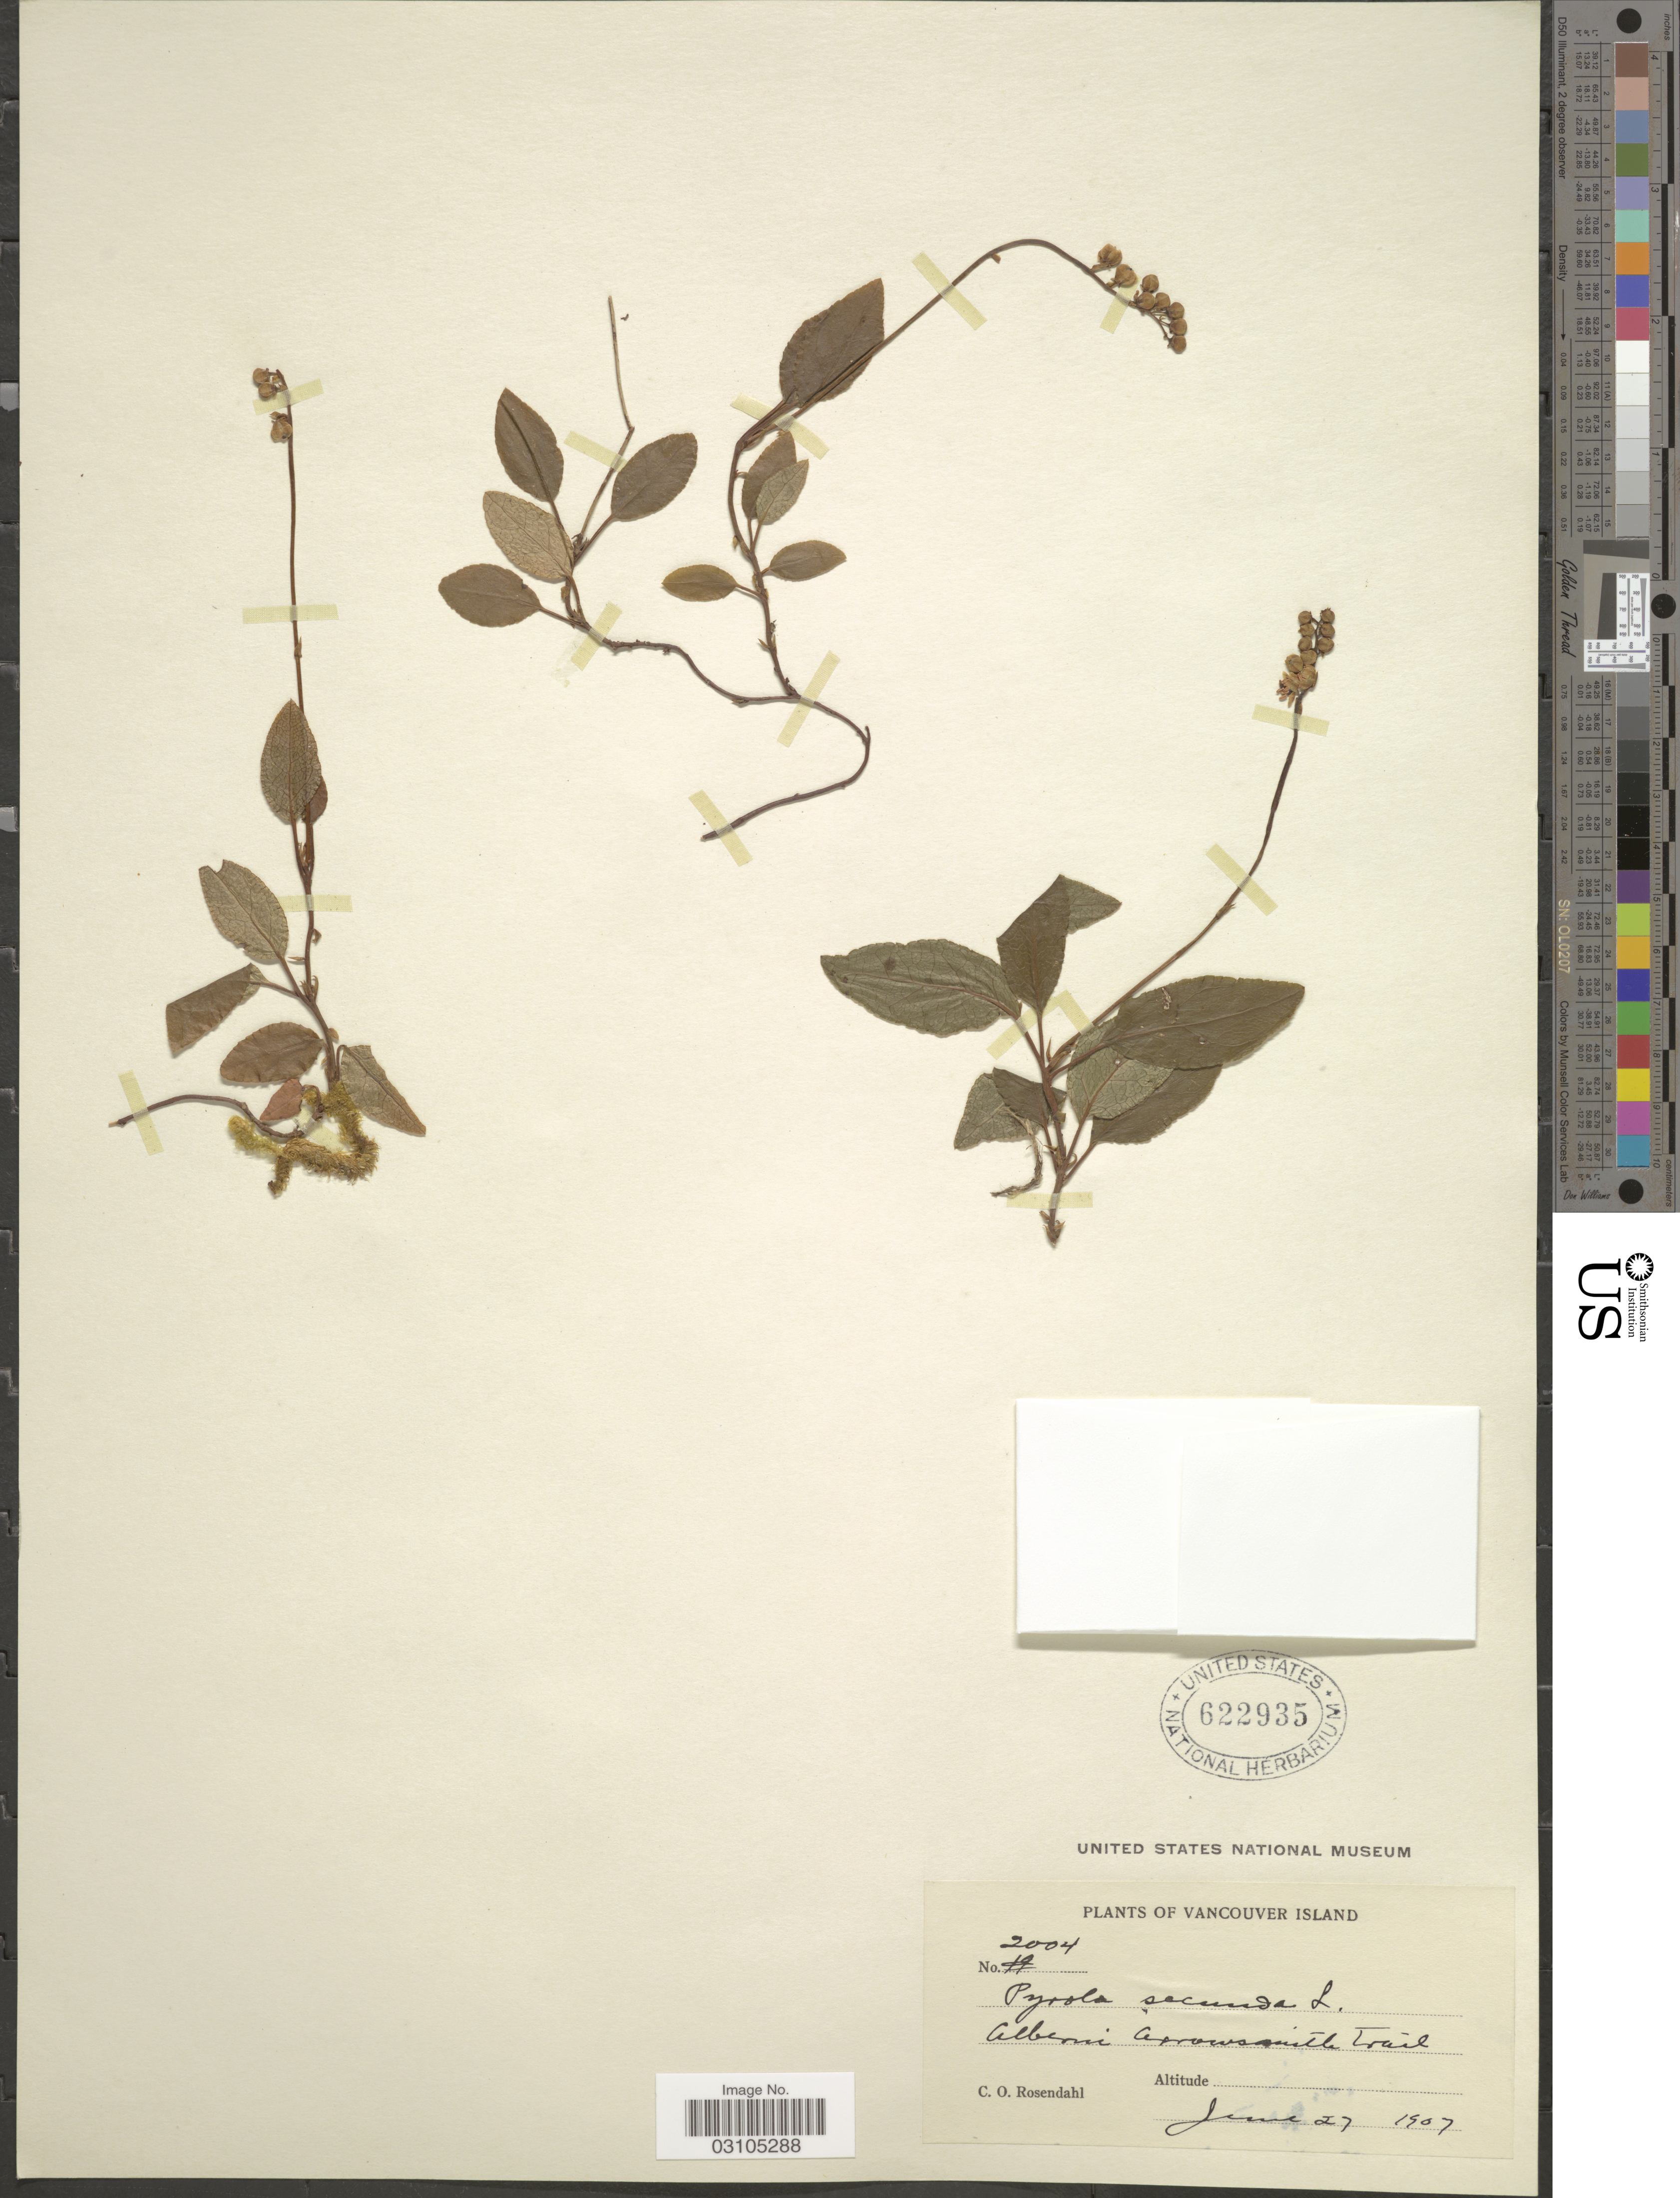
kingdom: Plantae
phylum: Tracheophyta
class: Magnoliopsida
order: Ericales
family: Ericaceae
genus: Orthilia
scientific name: Orthilia secunda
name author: (L.) House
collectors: C. O. Rosendahl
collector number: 2004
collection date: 1907-06-27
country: Canada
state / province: British Columbia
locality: Vancouver Island. Alberni Arrowsmith Trail.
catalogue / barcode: US 622935